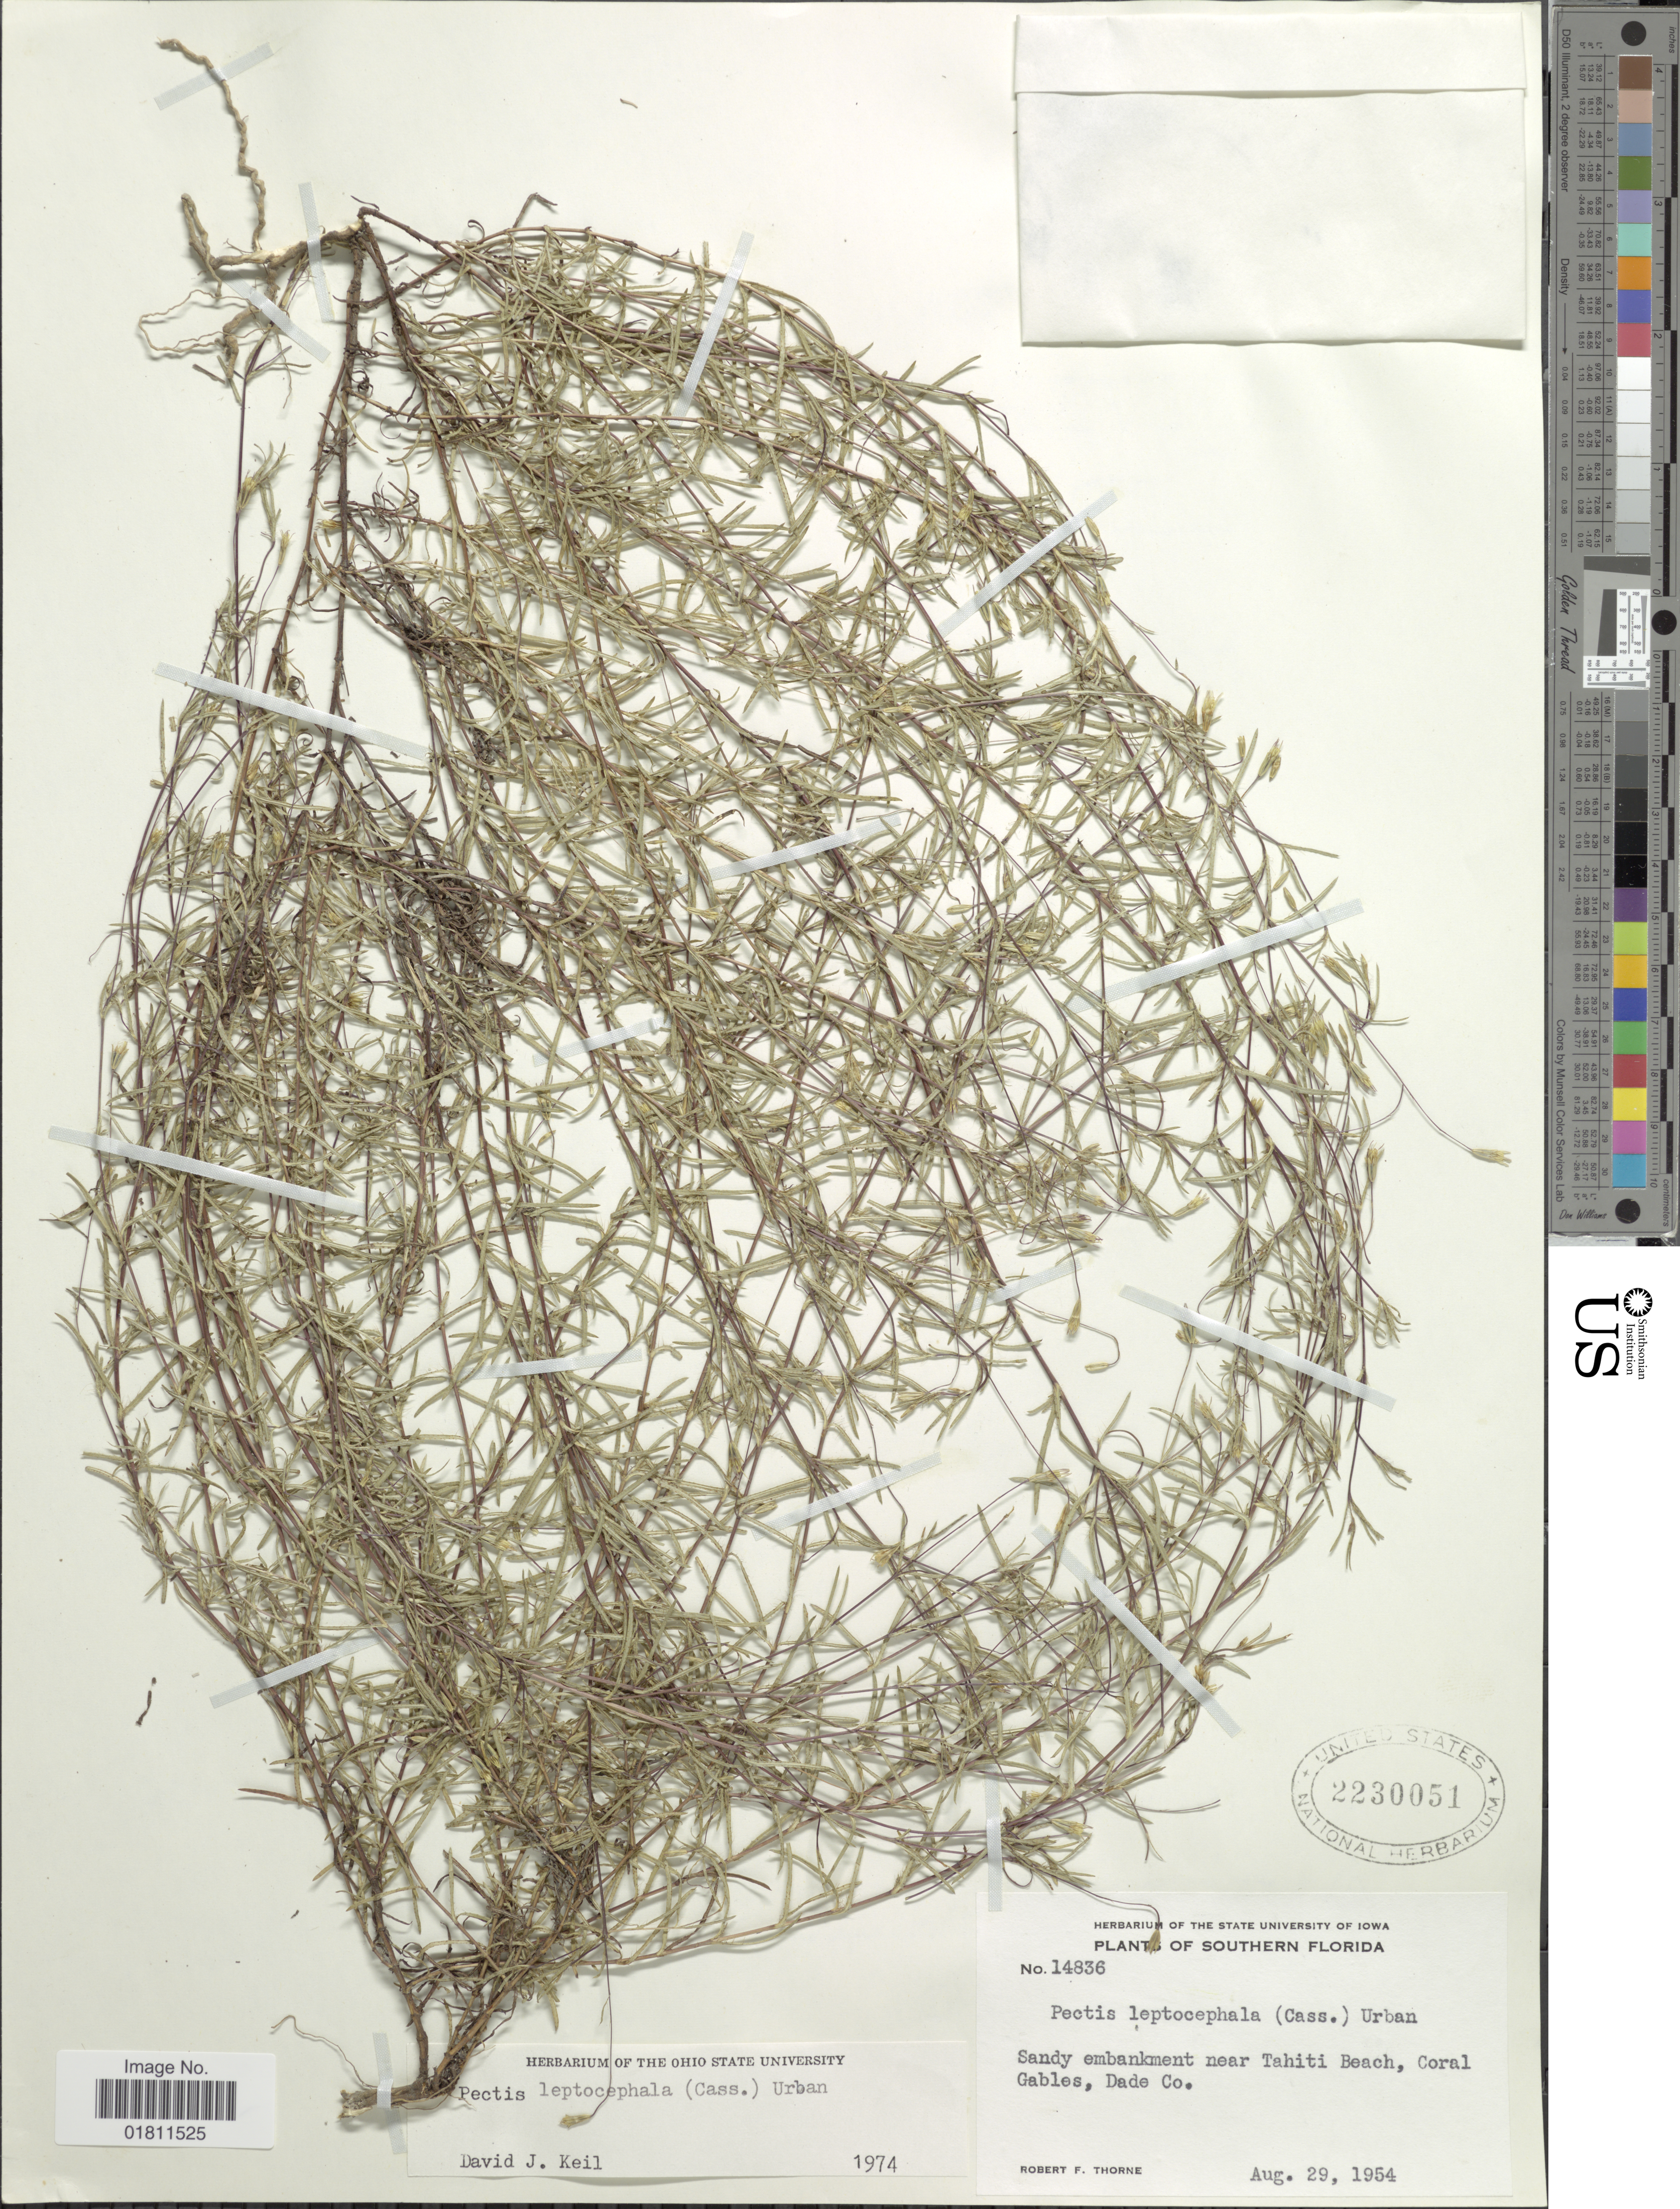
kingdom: Plantae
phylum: Tracheophyta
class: Magnoliopsida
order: Asterales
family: Asteraceae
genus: Pectis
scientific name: Pectis leptocephala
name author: (Cass.) Urb.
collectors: R. F. Thorne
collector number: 14836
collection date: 1954-08-29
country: United States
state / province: Florida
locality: Southern Florida. Sandy embankment near Tahiti Beach, Coral Gables, Dade Co.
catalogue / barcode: US 2230051